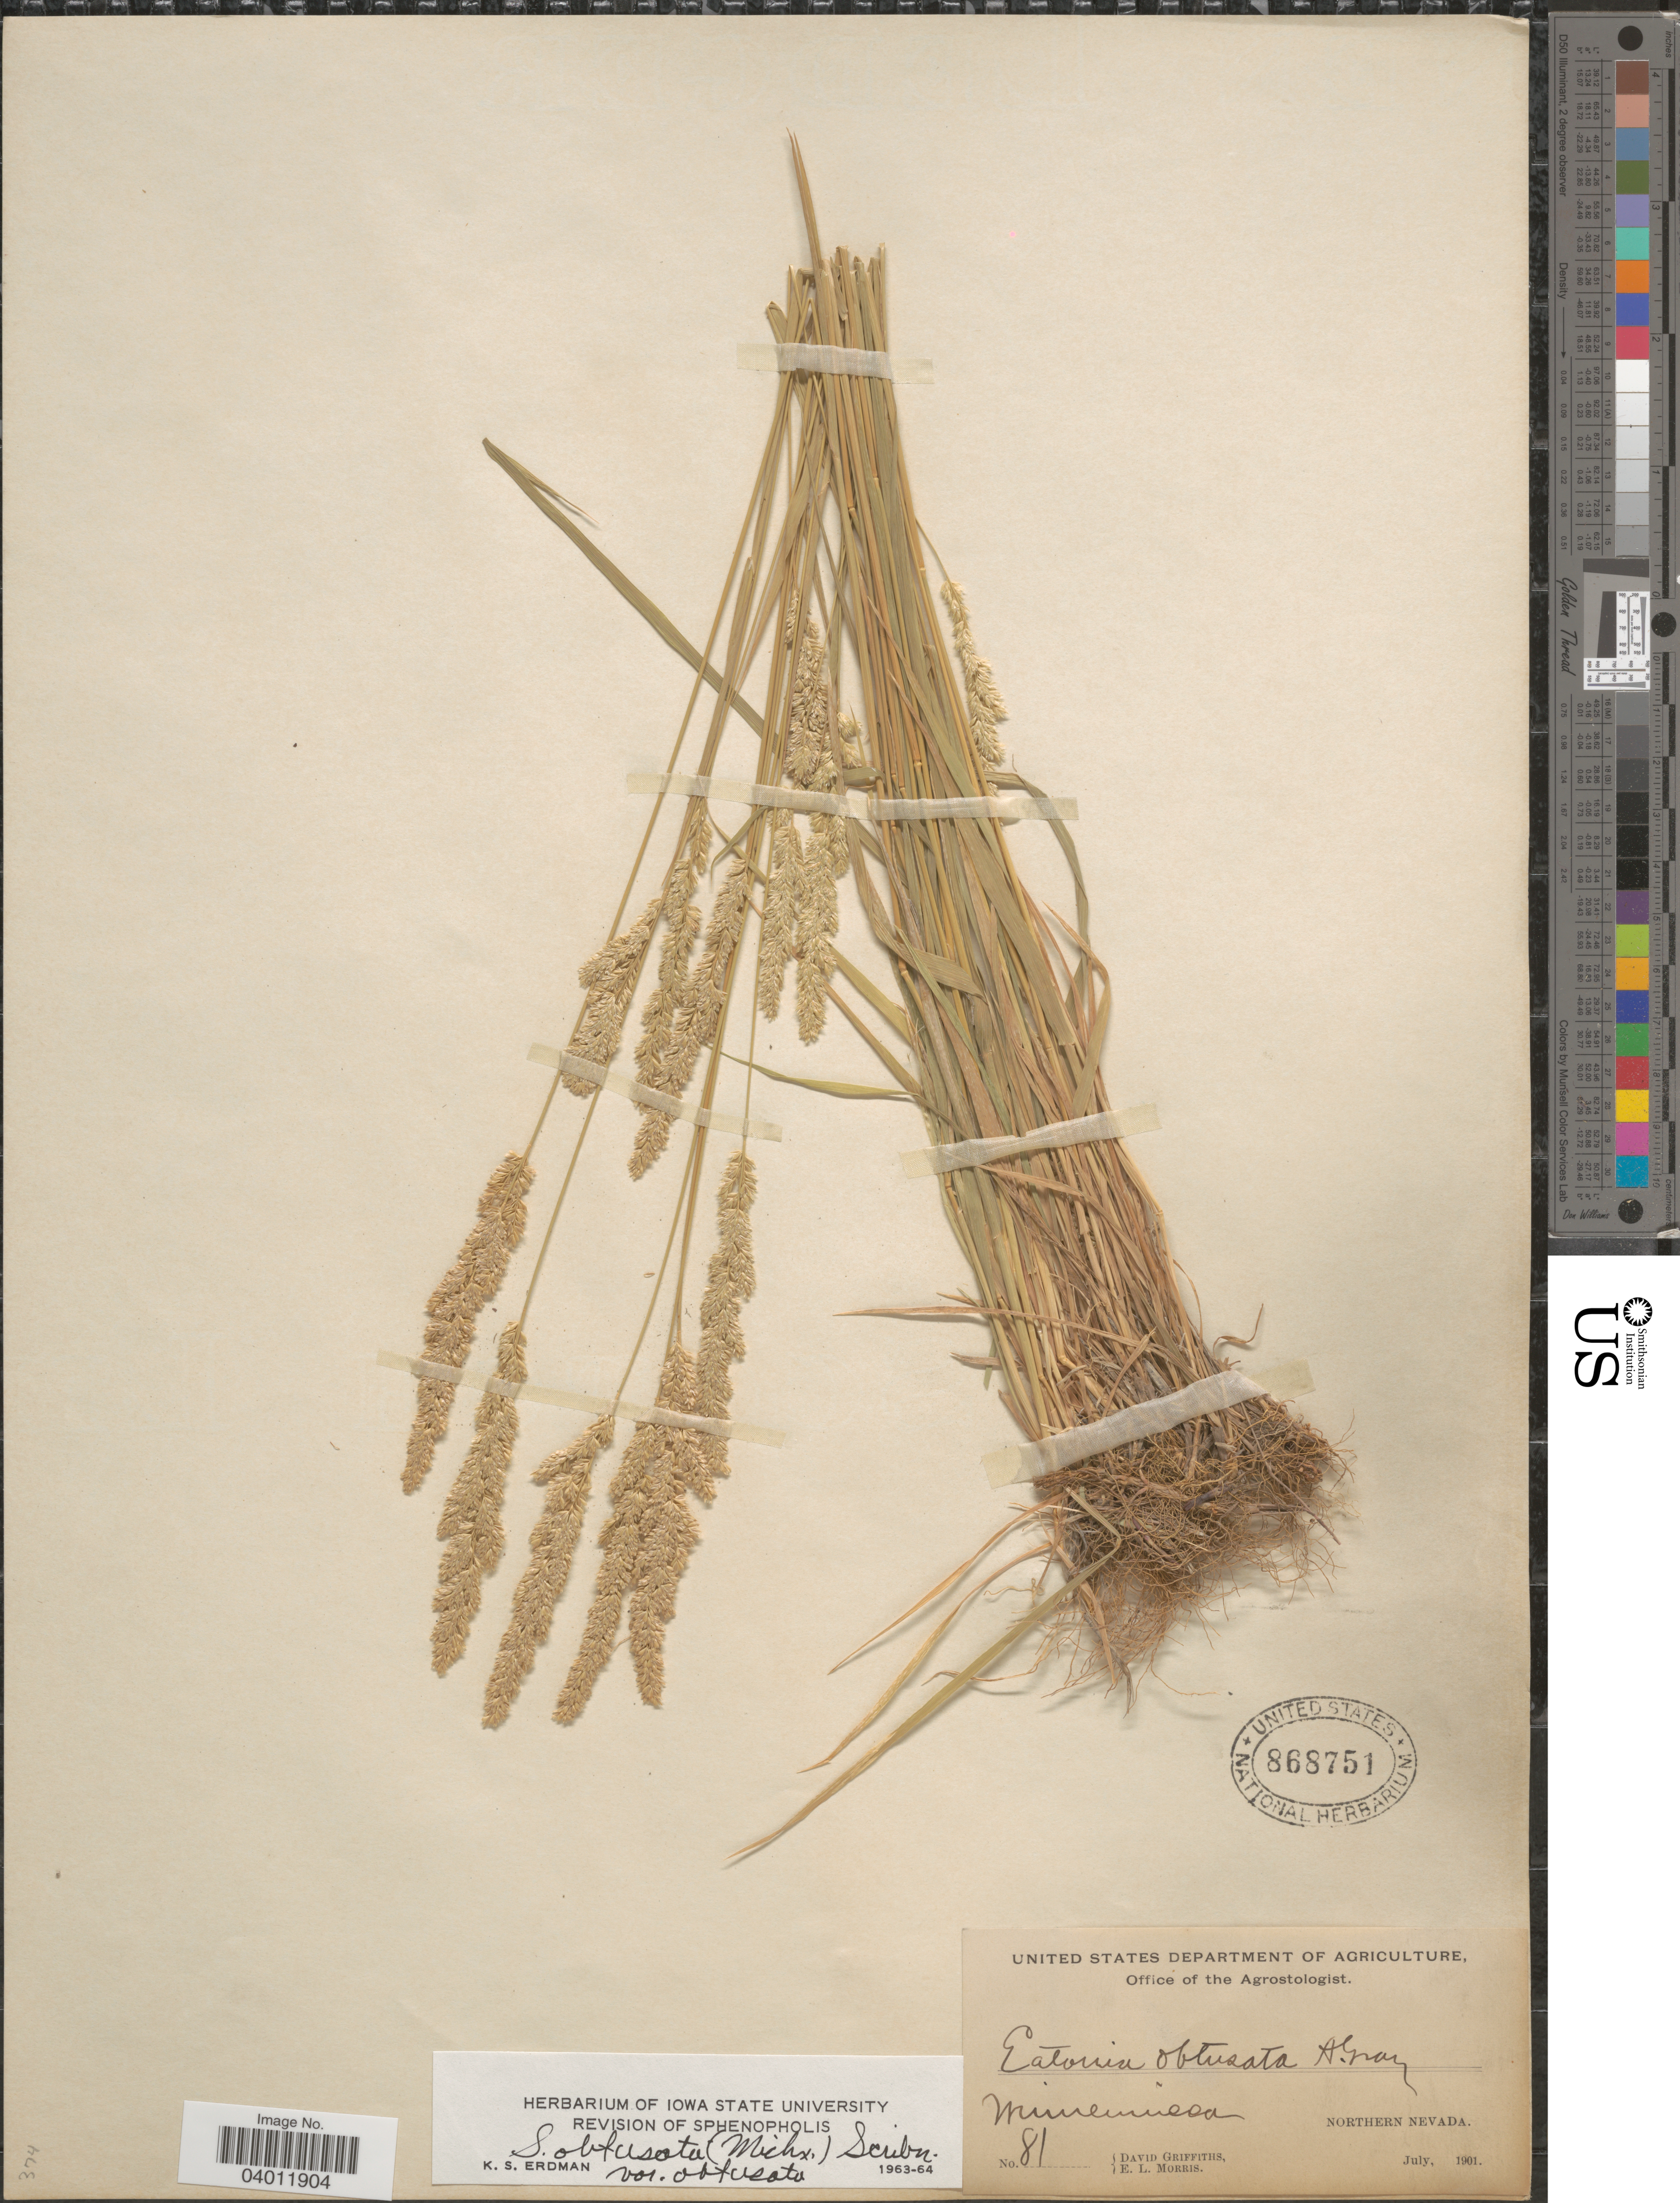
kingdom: Plantae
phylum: Tracheophyta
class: Liliopsida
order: Poales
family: Poaceae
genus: Sphenopholis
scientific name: Sphenopholis obtusata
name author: (Michx.) Scribn.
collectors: D. Griffiths & E. Morris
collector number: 81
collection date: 1901-07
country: United States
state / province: Nevada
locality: Winnemucca. Northern Nevada.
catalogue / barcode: US 868751